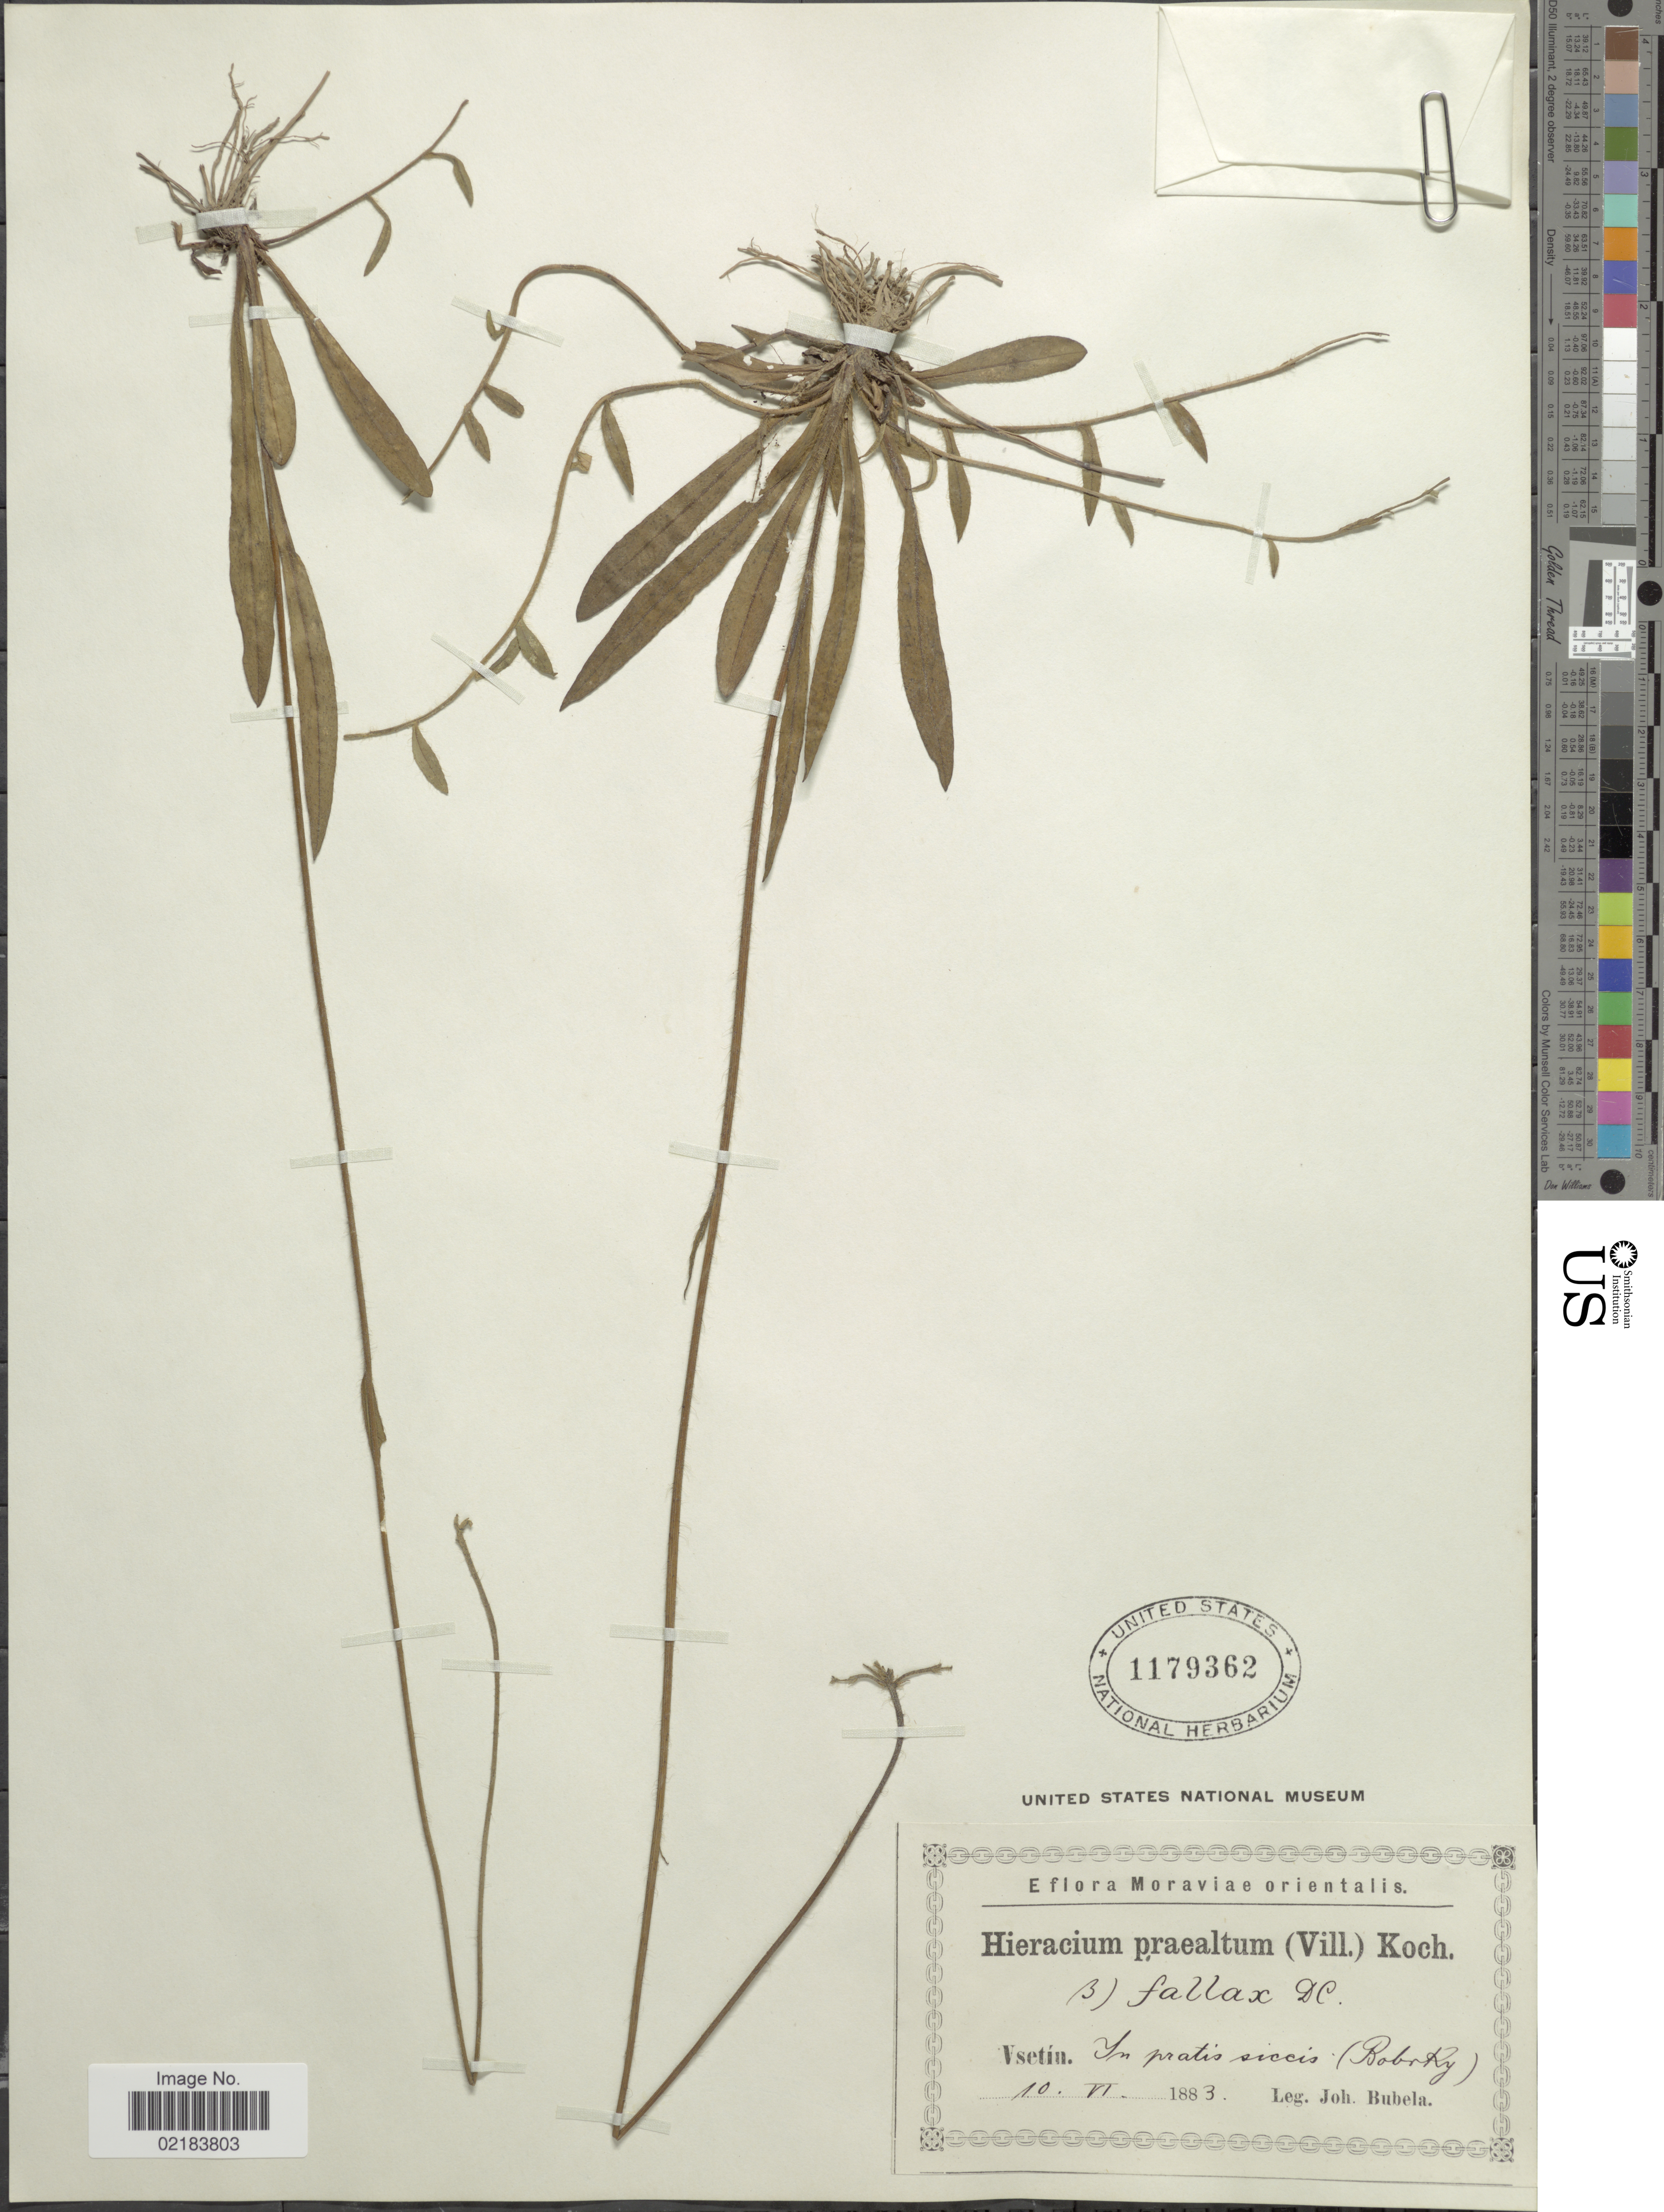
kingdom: Plantae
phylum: Tracheophyta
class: Magnoliopsida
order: Asterales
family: Asteraceae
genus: Pilosella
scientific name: Pilosella piloselloides subsp. praealta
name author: (Gochnat) S. Bräut. & Greuter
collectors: J. Bubela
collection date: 1883-06-10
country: Czechia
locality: Moraviae orientalis. Vsetín. In pratis siccis (Bobrky)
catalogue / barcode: US 1179362